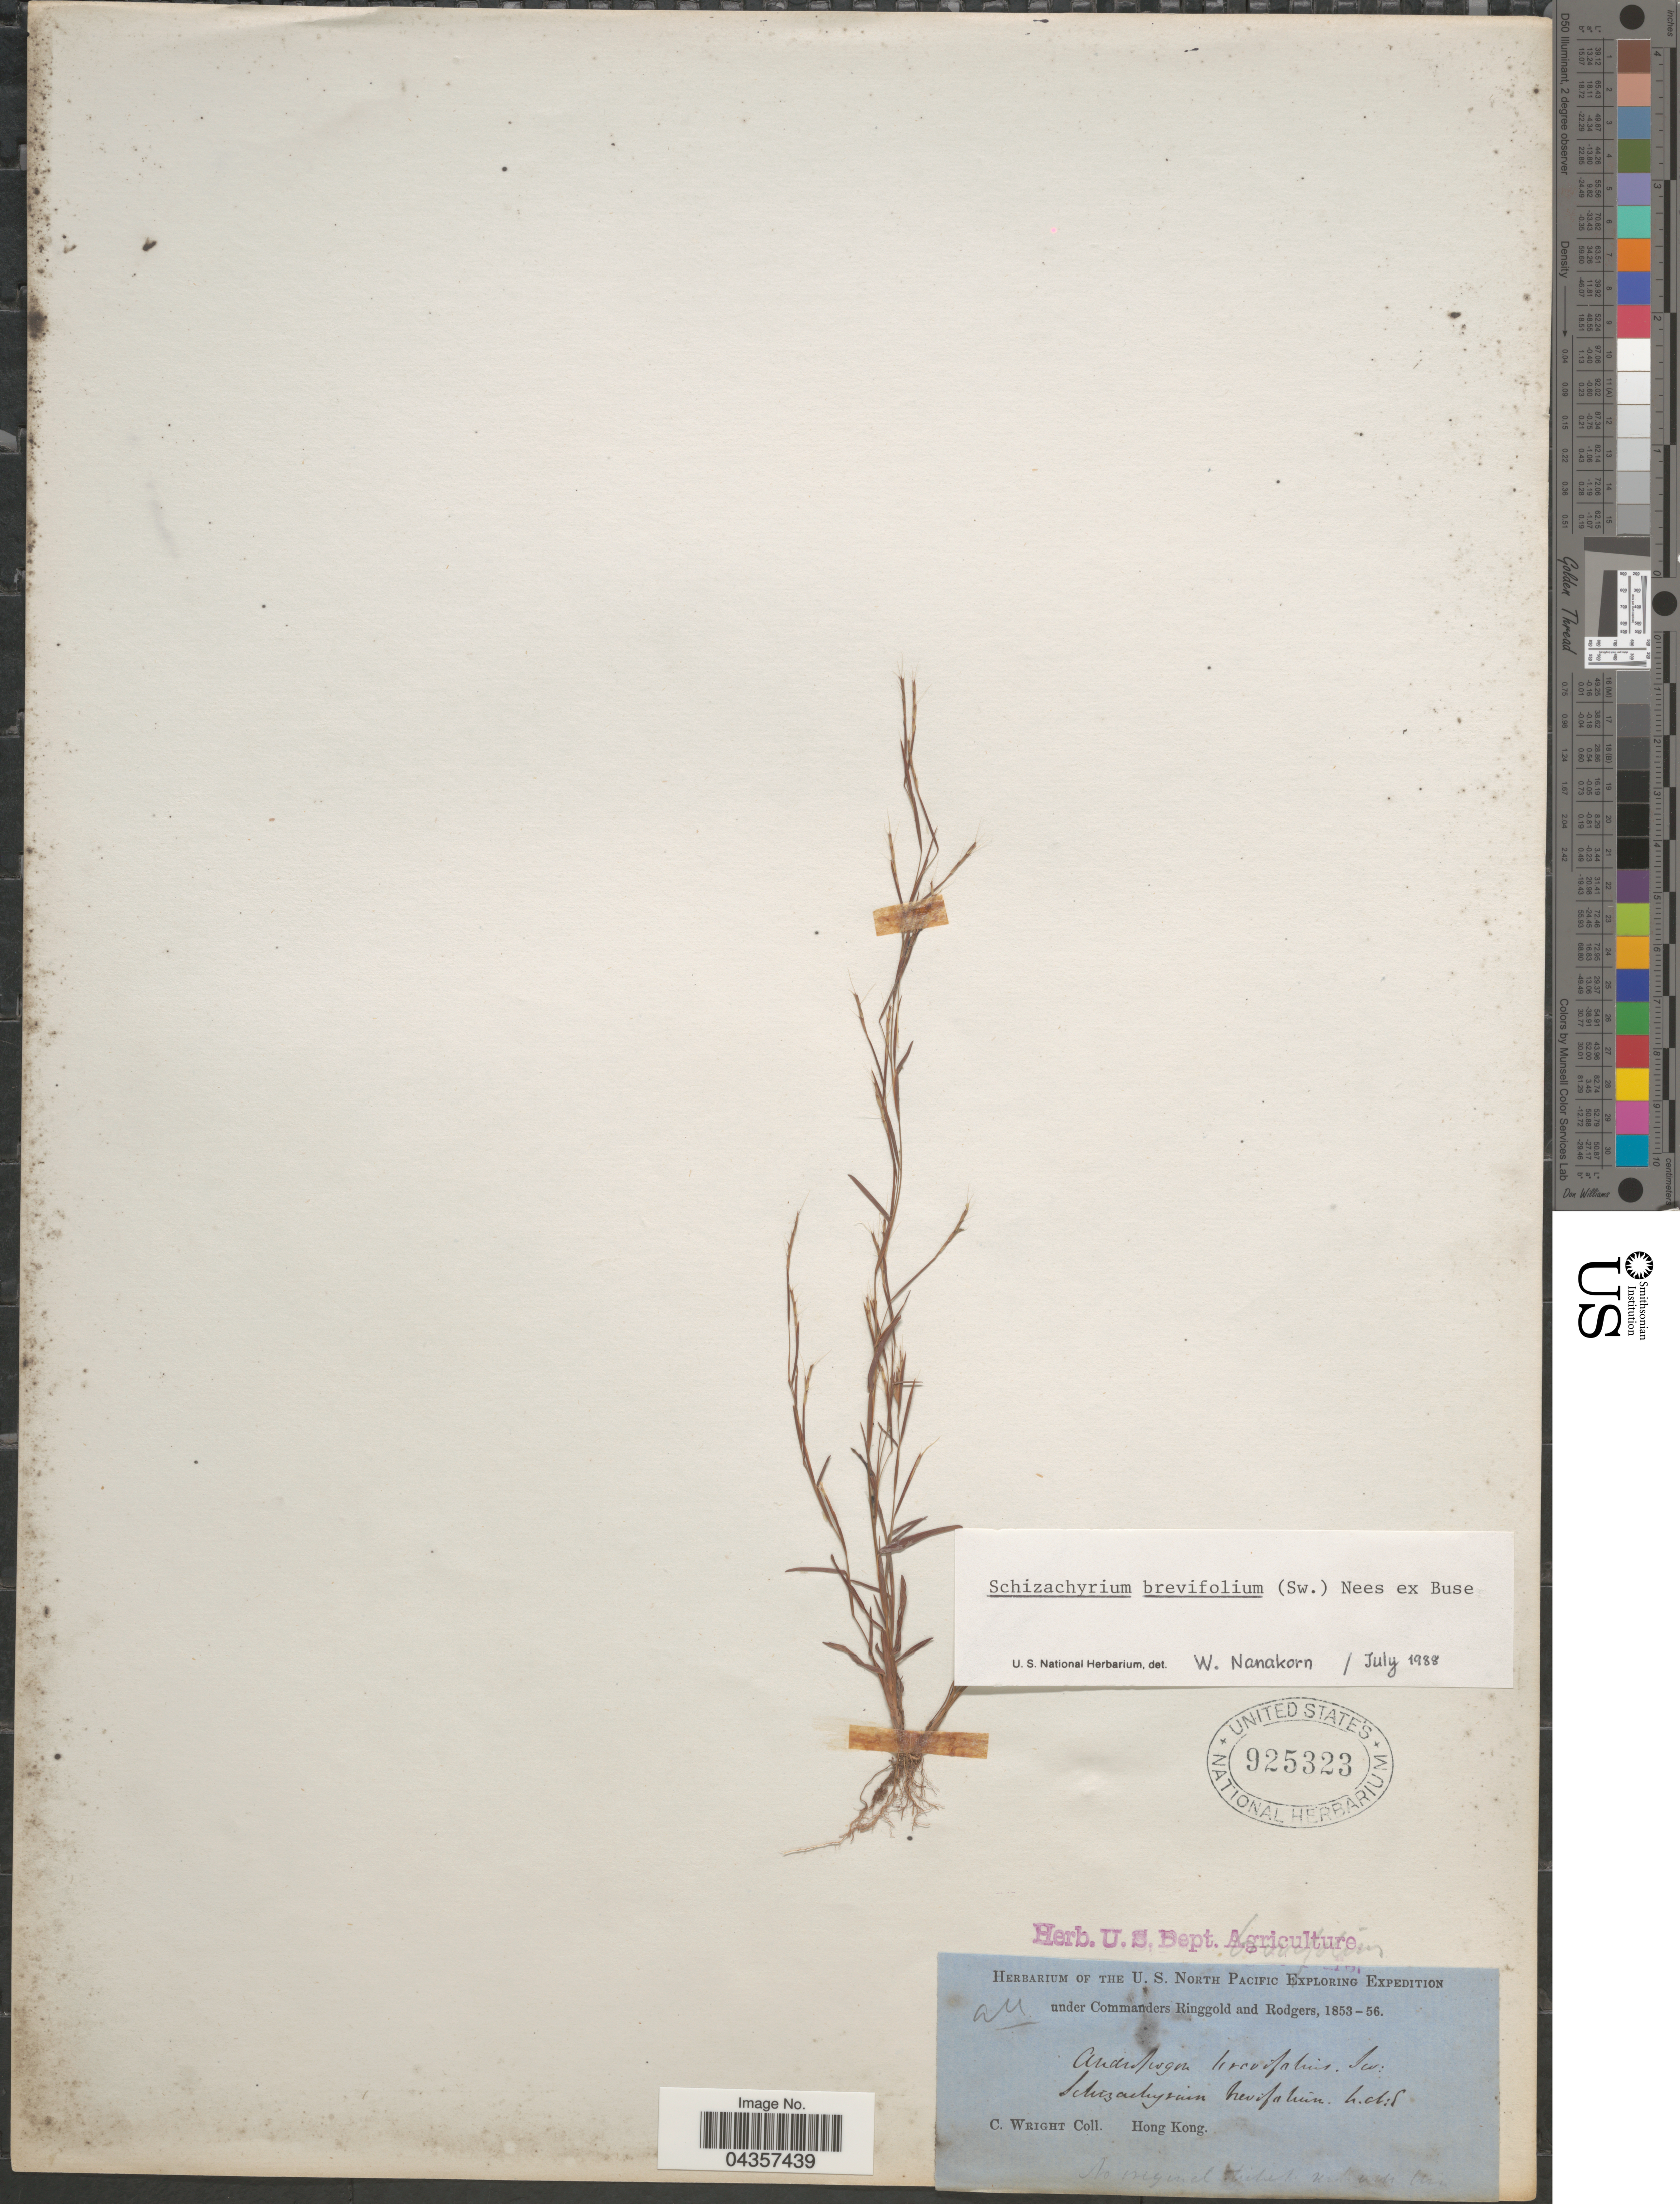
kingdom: Plantae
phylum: Tracheophyta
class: Liliopsida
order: Poales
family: Poaceae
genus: Schizachyrium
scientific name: Schizachyrium brevifolium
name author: (Sw.) Nees ex Büse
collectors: C. Wright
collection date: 1853/1856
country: China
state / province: Hong Kong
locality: U.S. North Pacific Exploring Expedition.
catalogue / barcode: US 925323